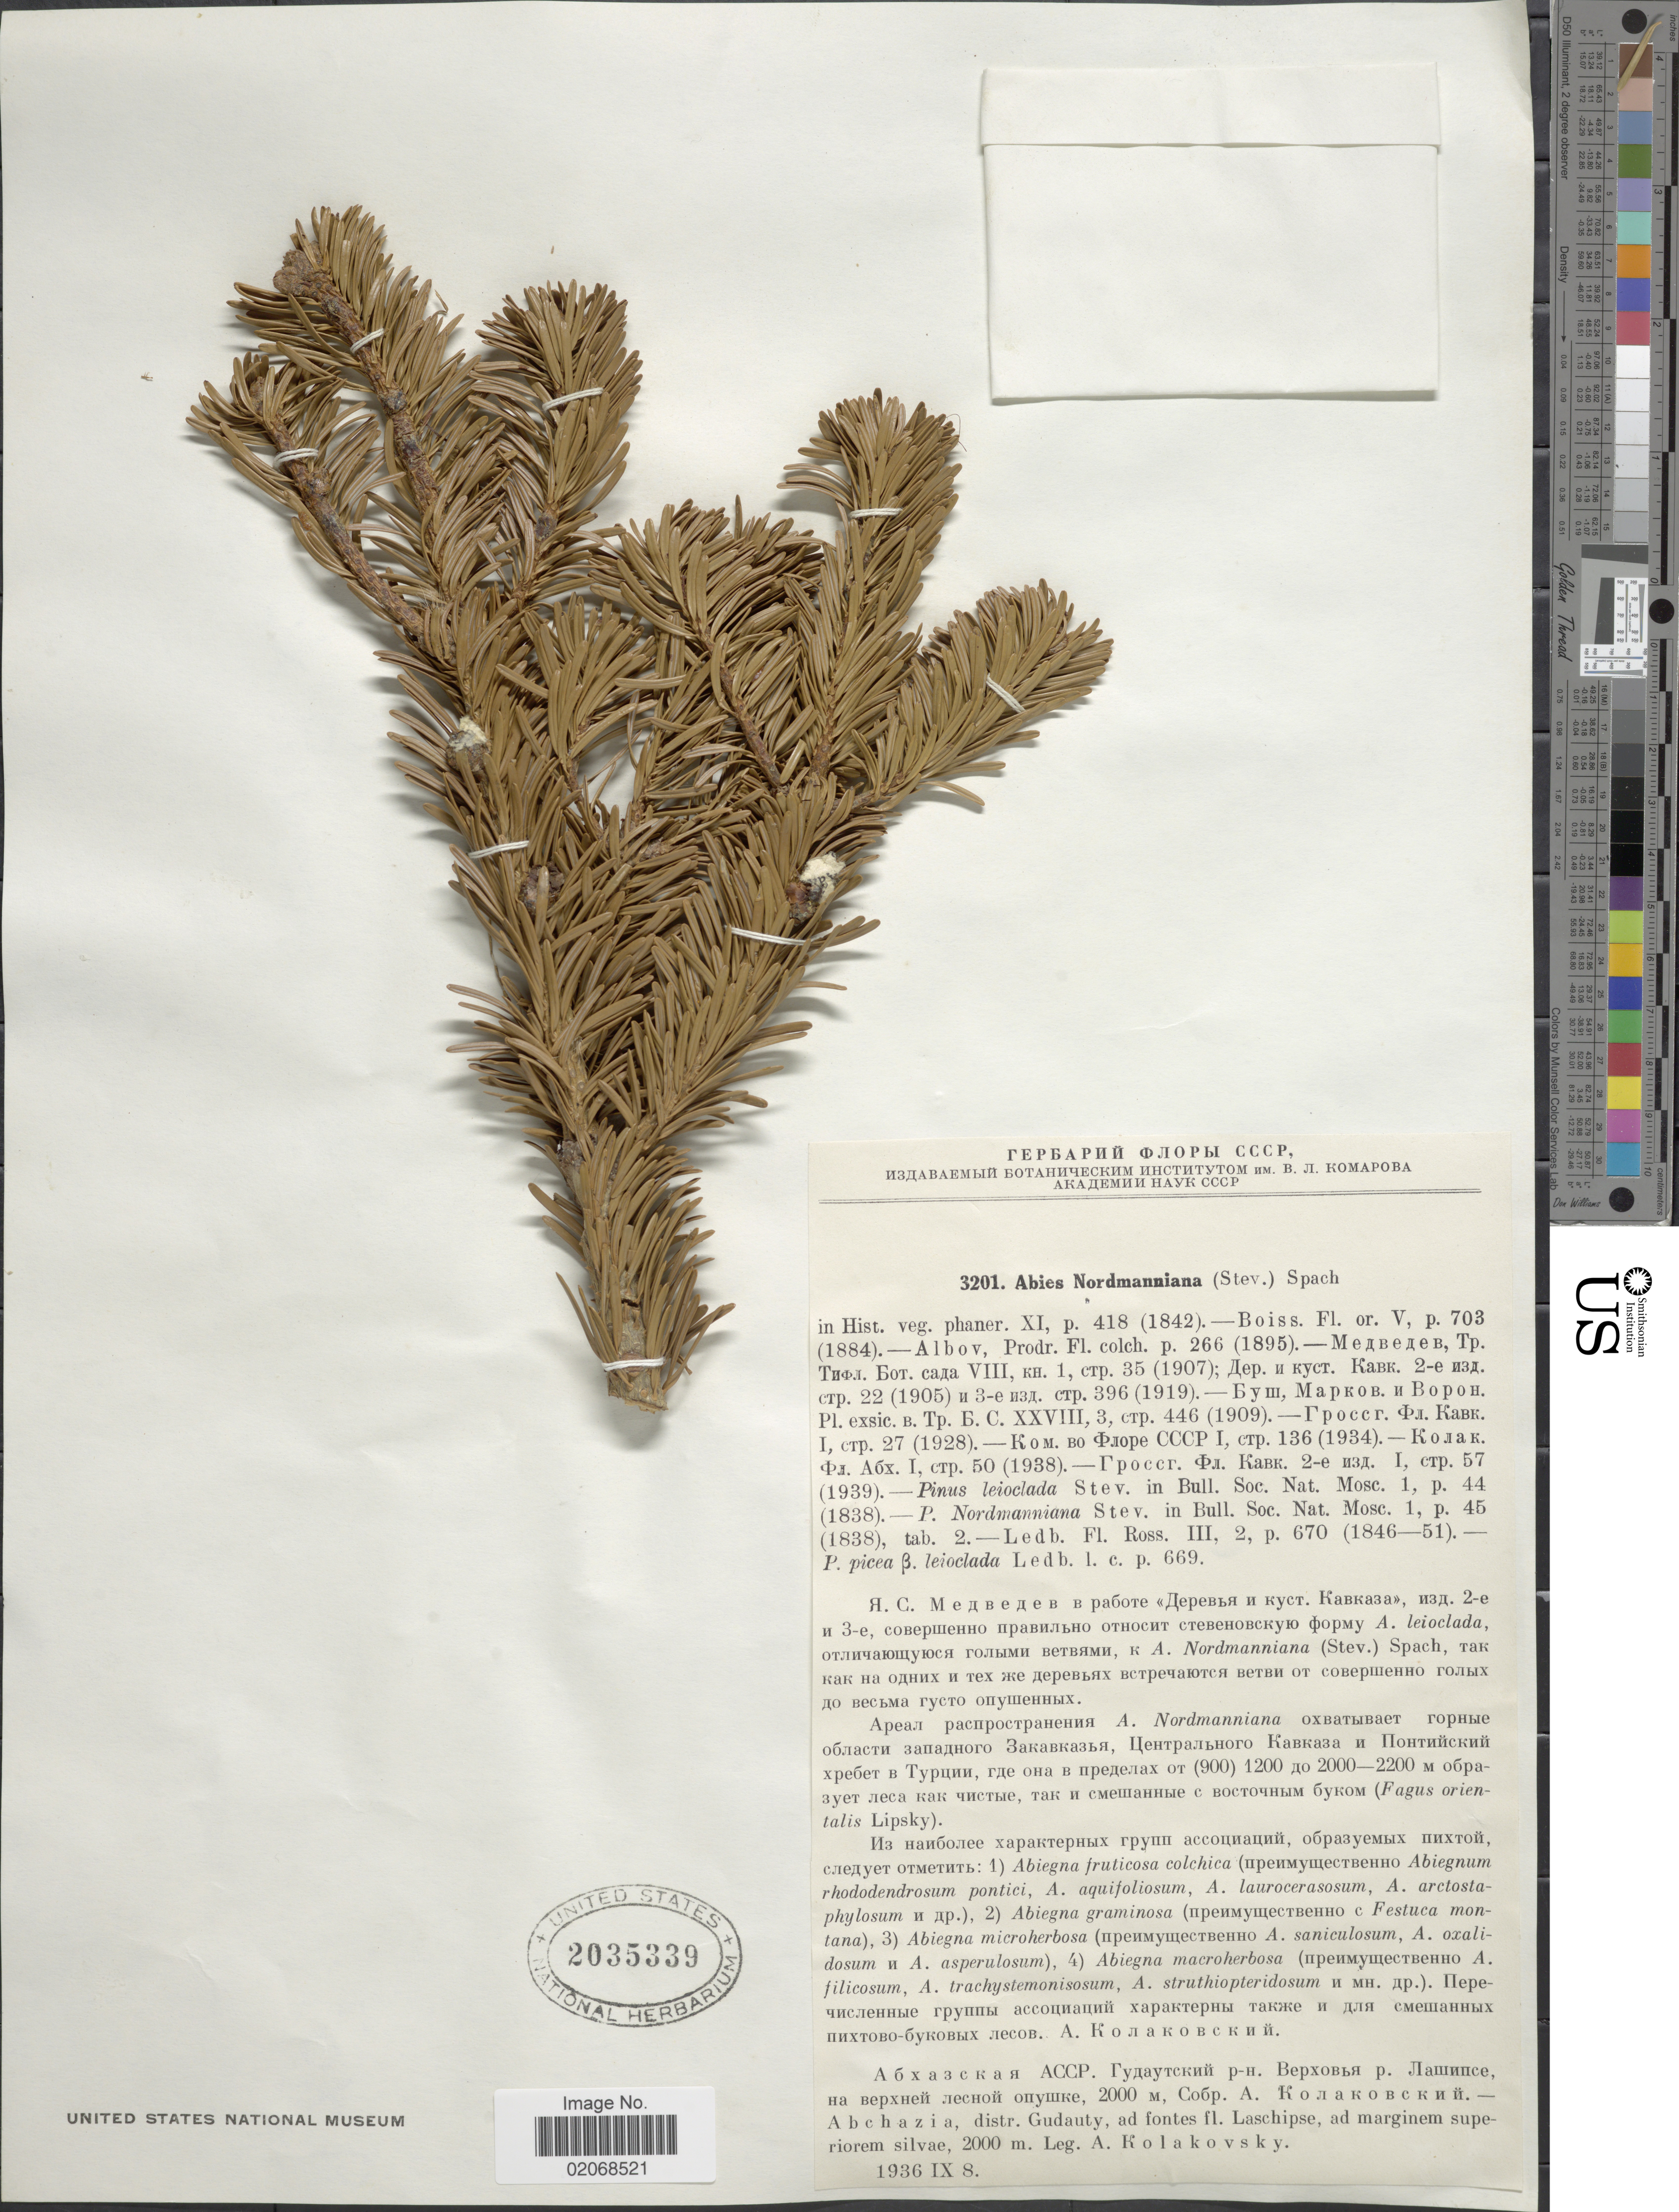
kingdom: Plantae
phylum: Tracheophyta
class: Pinopsida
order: Pinales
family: Pinaceae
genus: Abies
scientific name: Abies nordmanniana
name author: (Steven) Spach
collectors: A. Kolakovsky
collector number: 3201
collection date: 1936-09-08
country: Georgia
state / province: Abkhazia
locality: Abchazia, distr. Gudauty, ad fontes fl. Laschipse, ad marginem superiorem silvae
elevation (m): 2000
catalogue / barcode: US 2035339